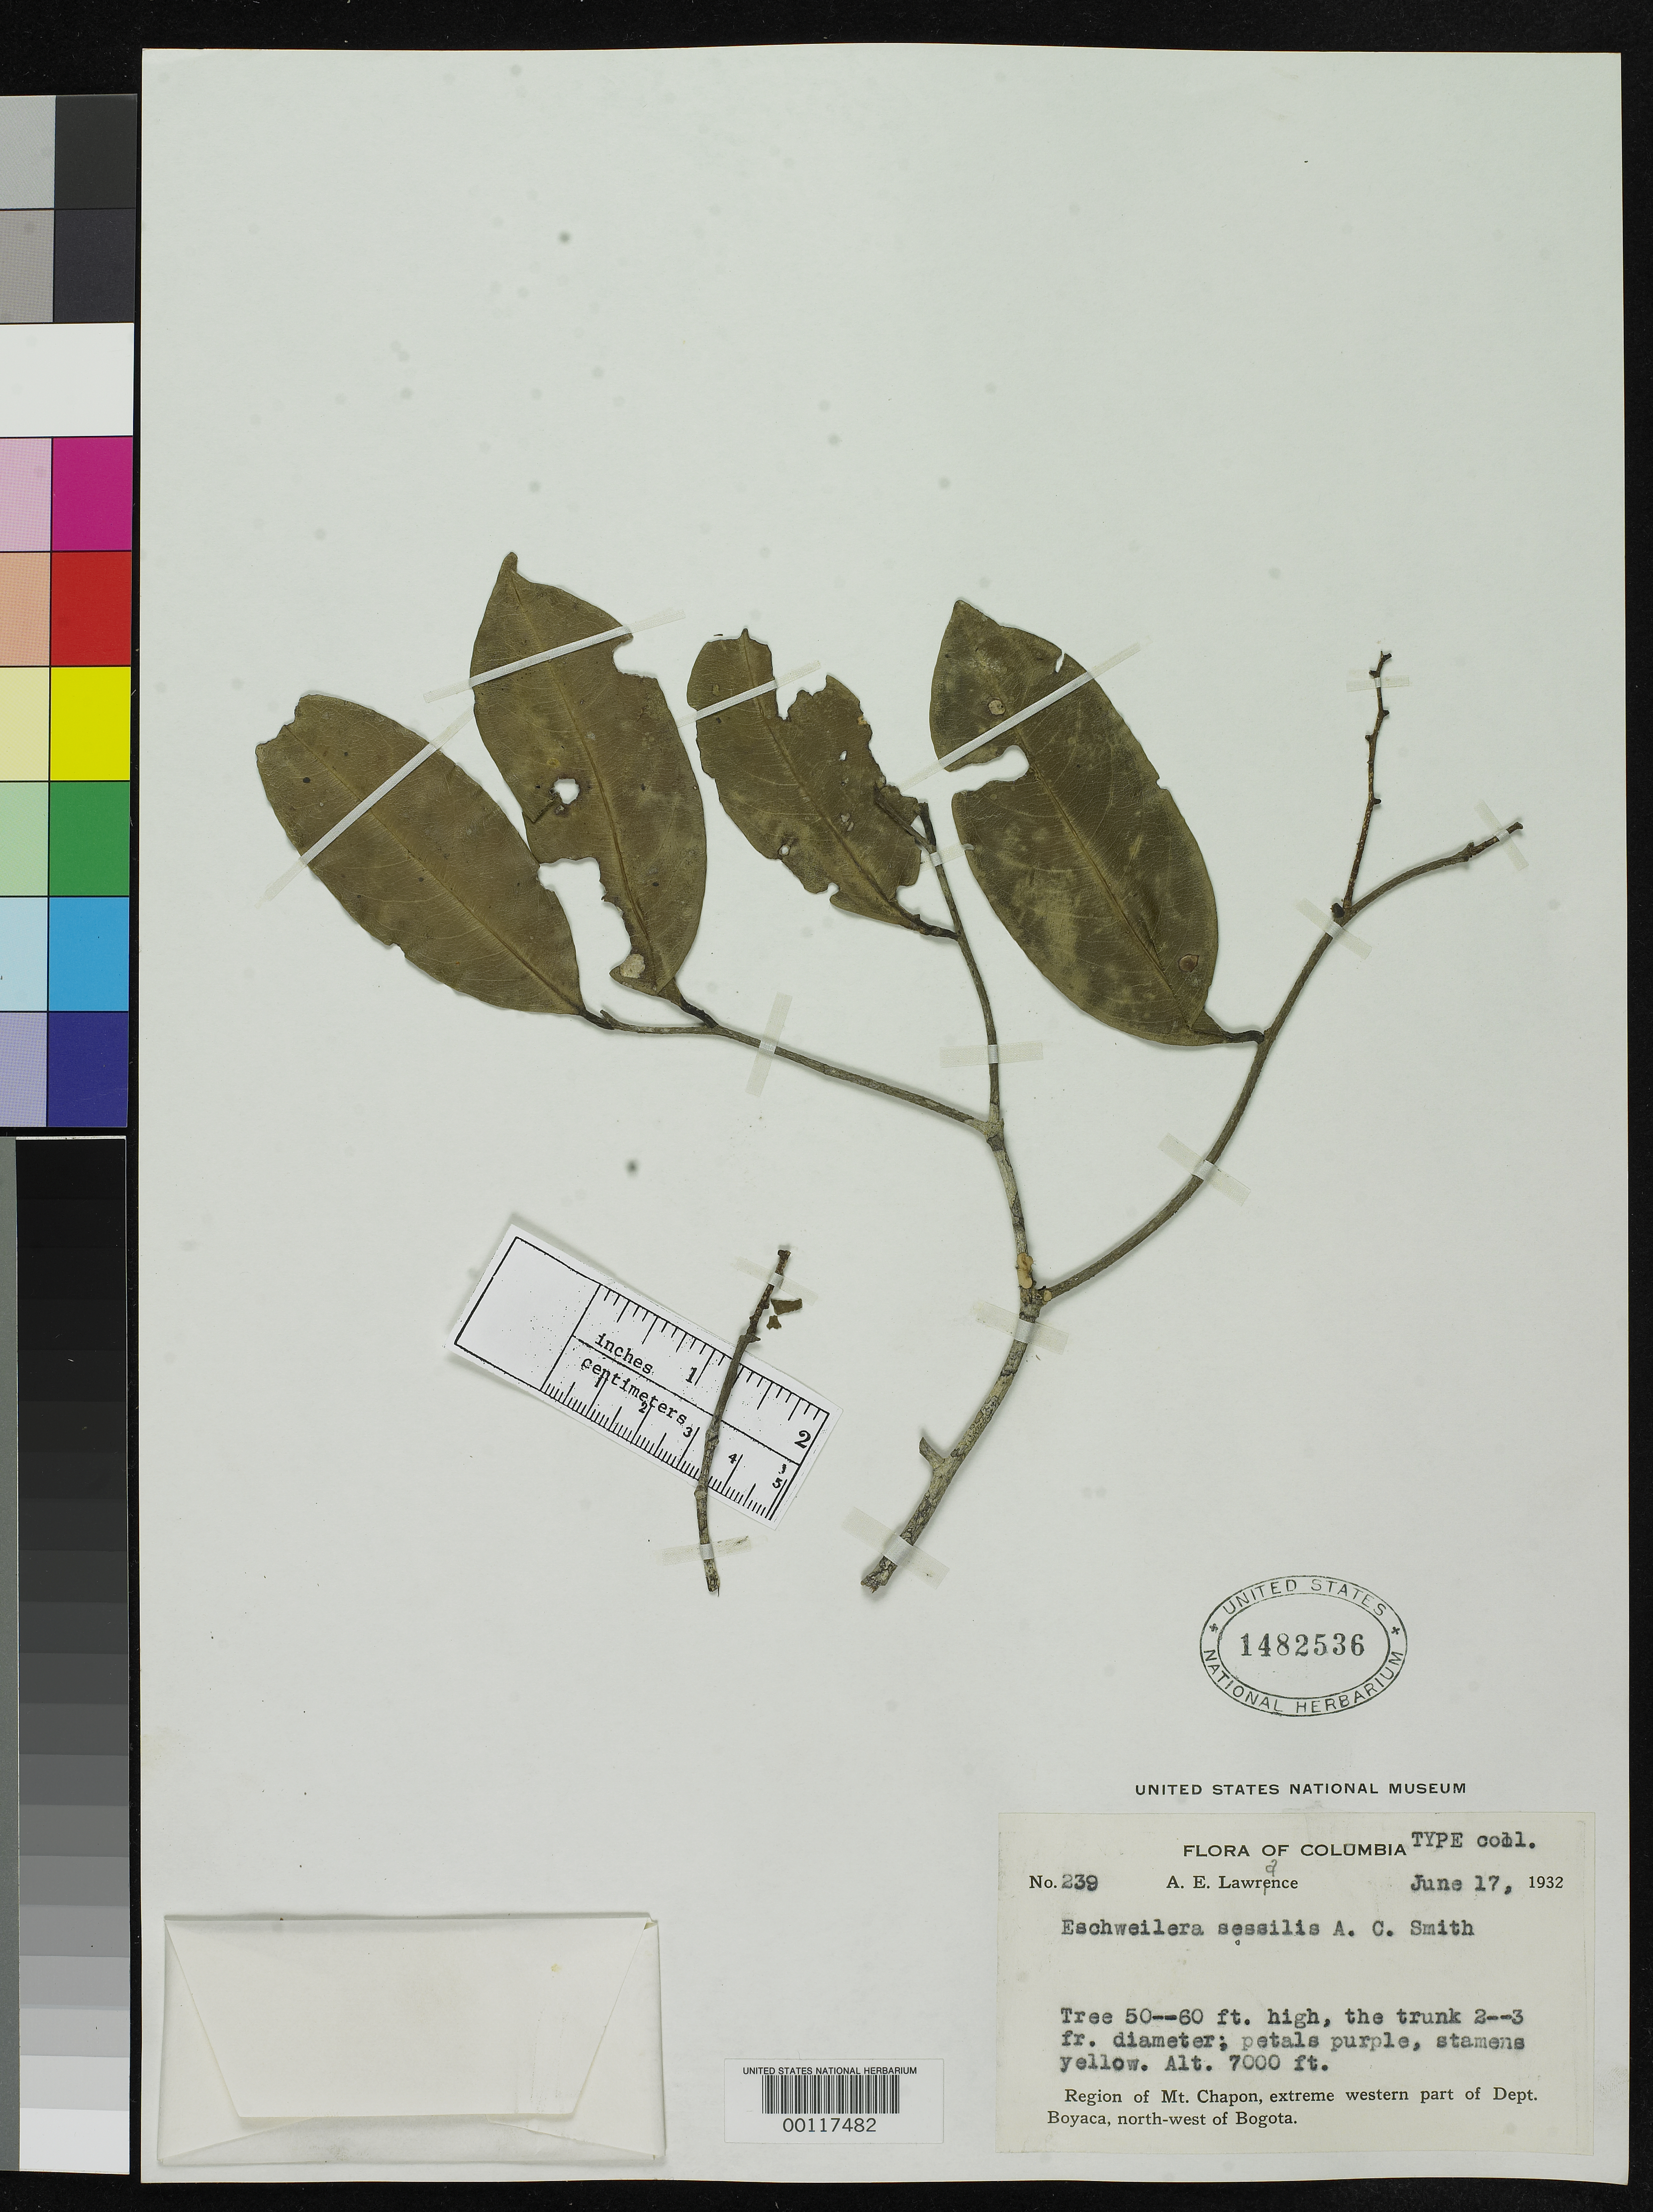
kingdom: Plantae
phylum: Tracheophyta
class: Magnoliopsida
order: Ericales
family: Lecythidaceae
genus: Eschweilera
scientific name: Eschweilera sessilis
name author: A.C. Sm.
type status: Isotype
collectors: A. Lawrance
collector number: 239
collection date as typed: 17 Jun 1932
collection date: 1932-06-17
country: Colombia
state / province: Boyacá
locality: Mt. Chapon.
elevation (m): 1067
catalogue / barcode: US 1482536